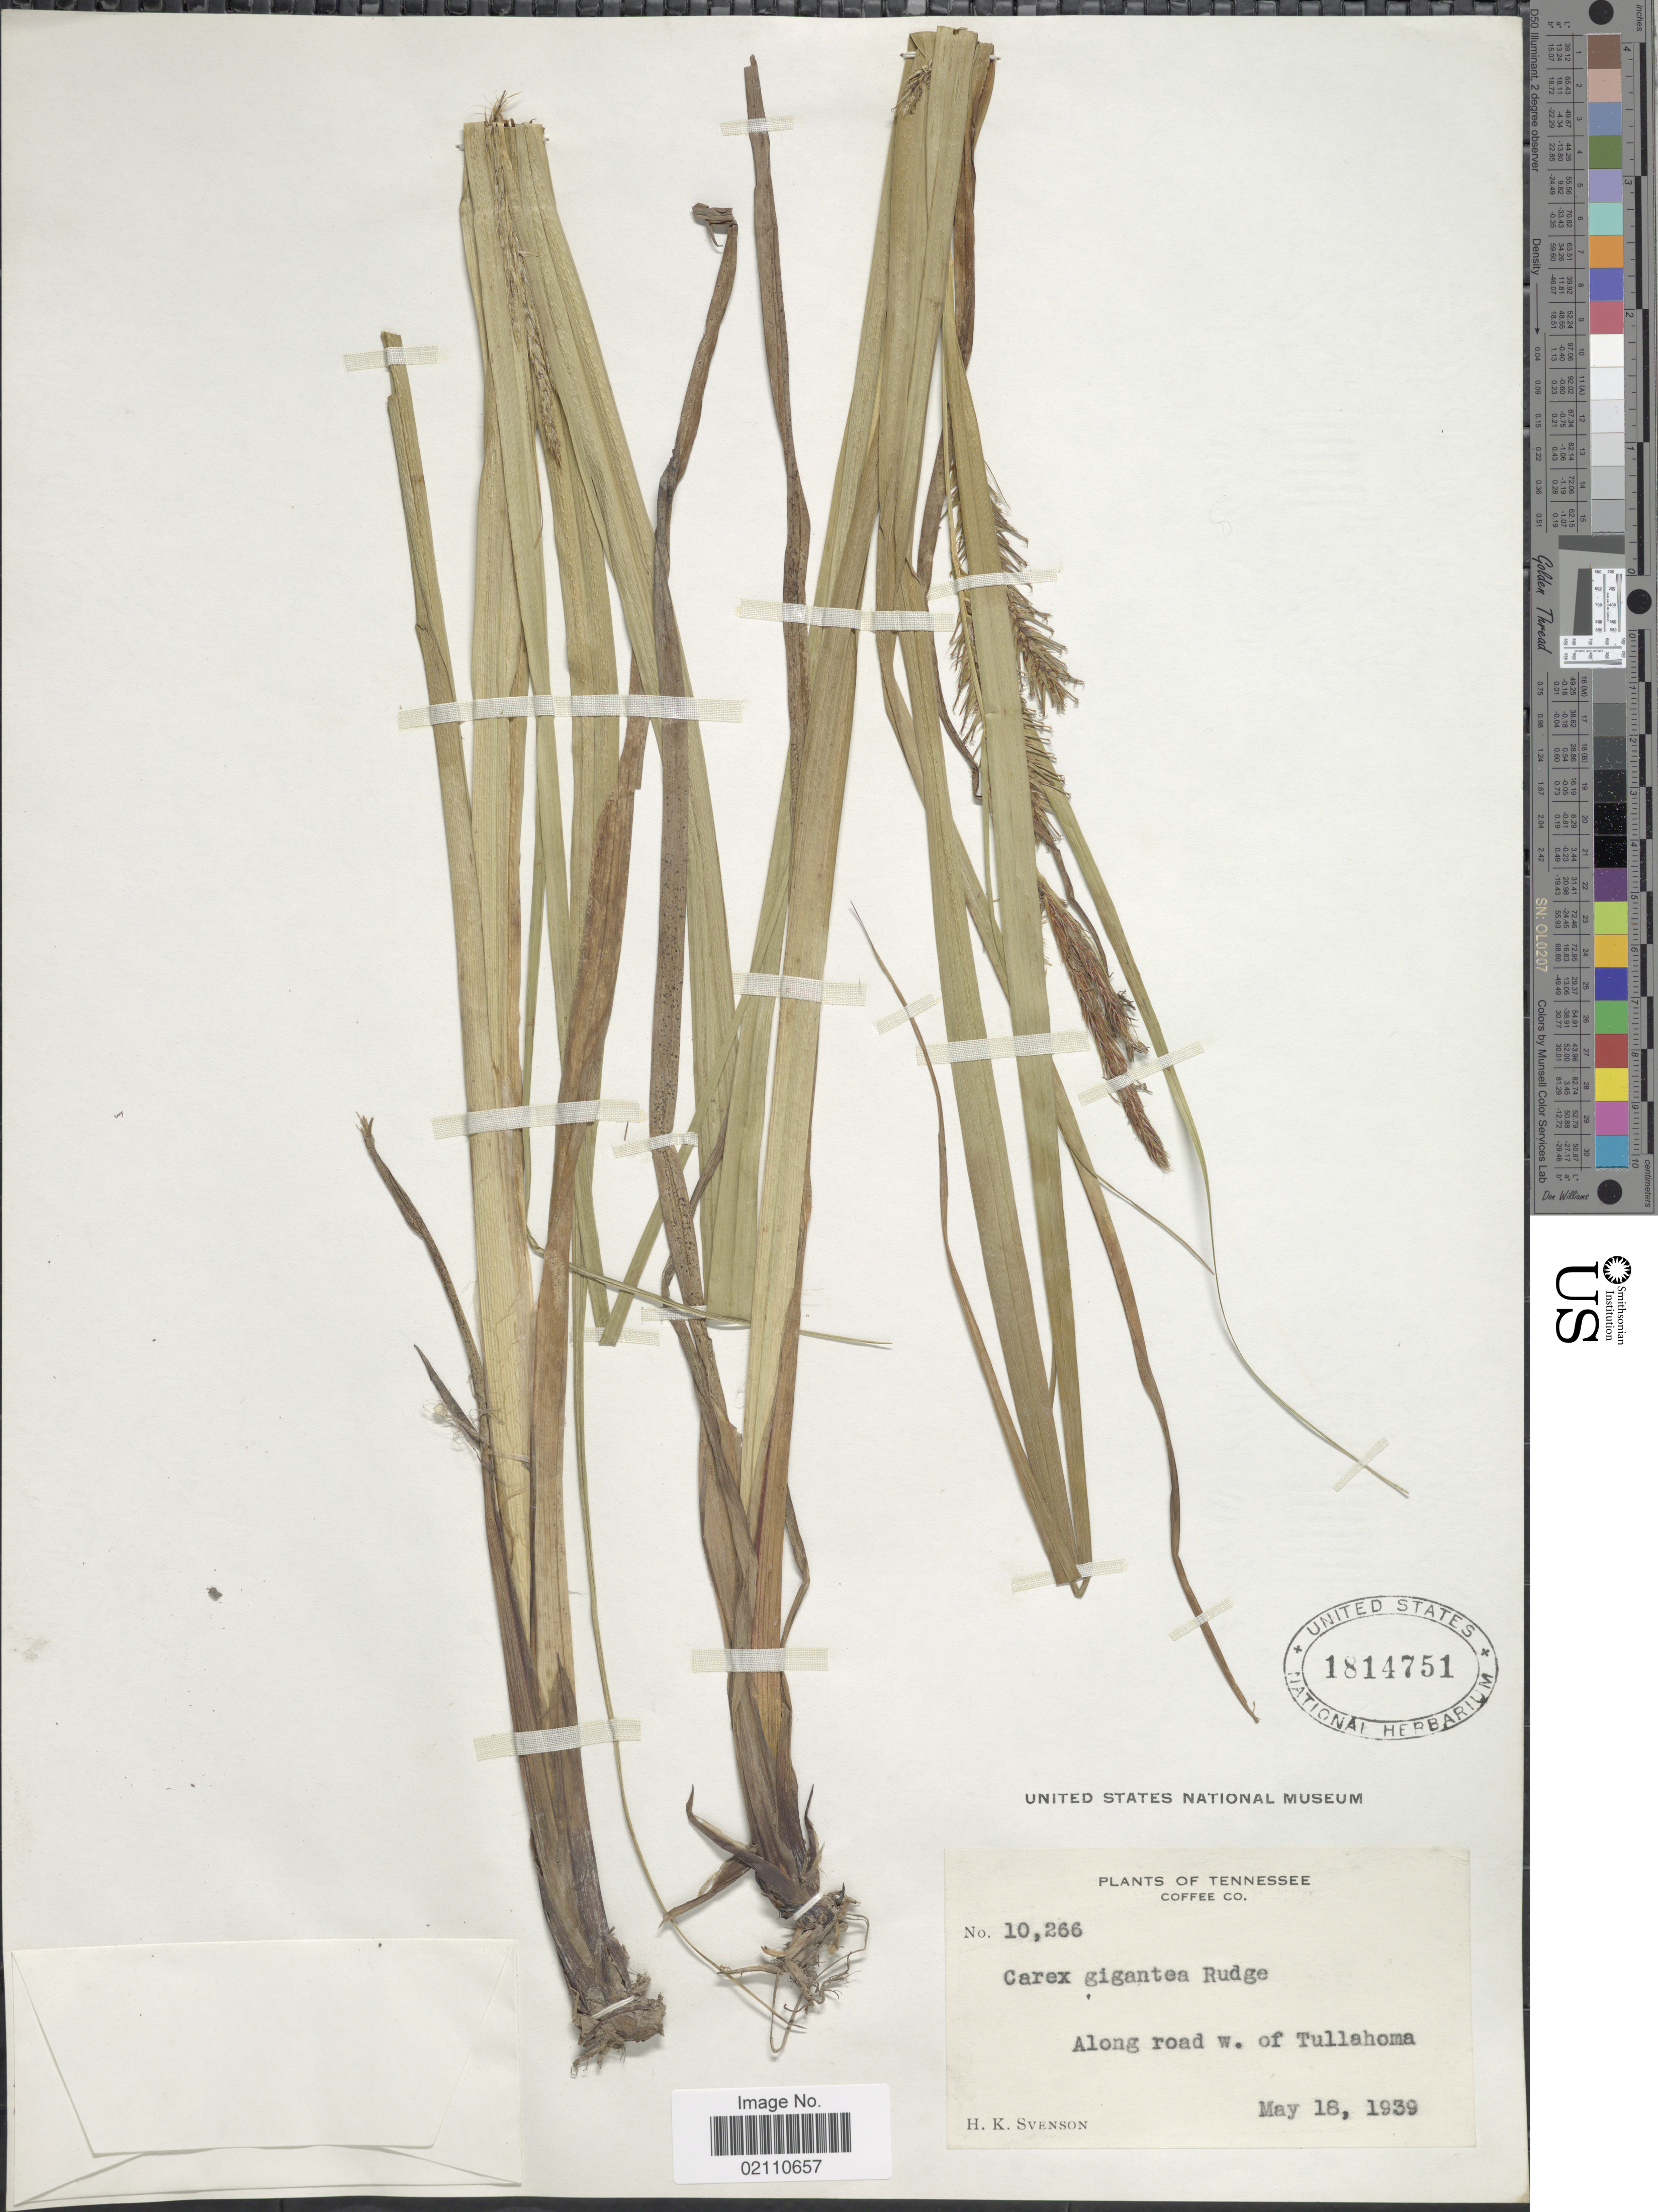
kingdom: Plantae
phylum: Tracheophyta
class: Liliopsida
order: Poales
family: Cyperaceae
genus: Carex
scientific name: Carex gigantea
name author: Rudge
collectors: H. K. Svenson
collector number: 10266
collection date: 1939-05-18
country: United States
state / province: Tennessee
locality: Coffee Co., Along road w. of Tullahoma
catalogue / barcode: US 1814751